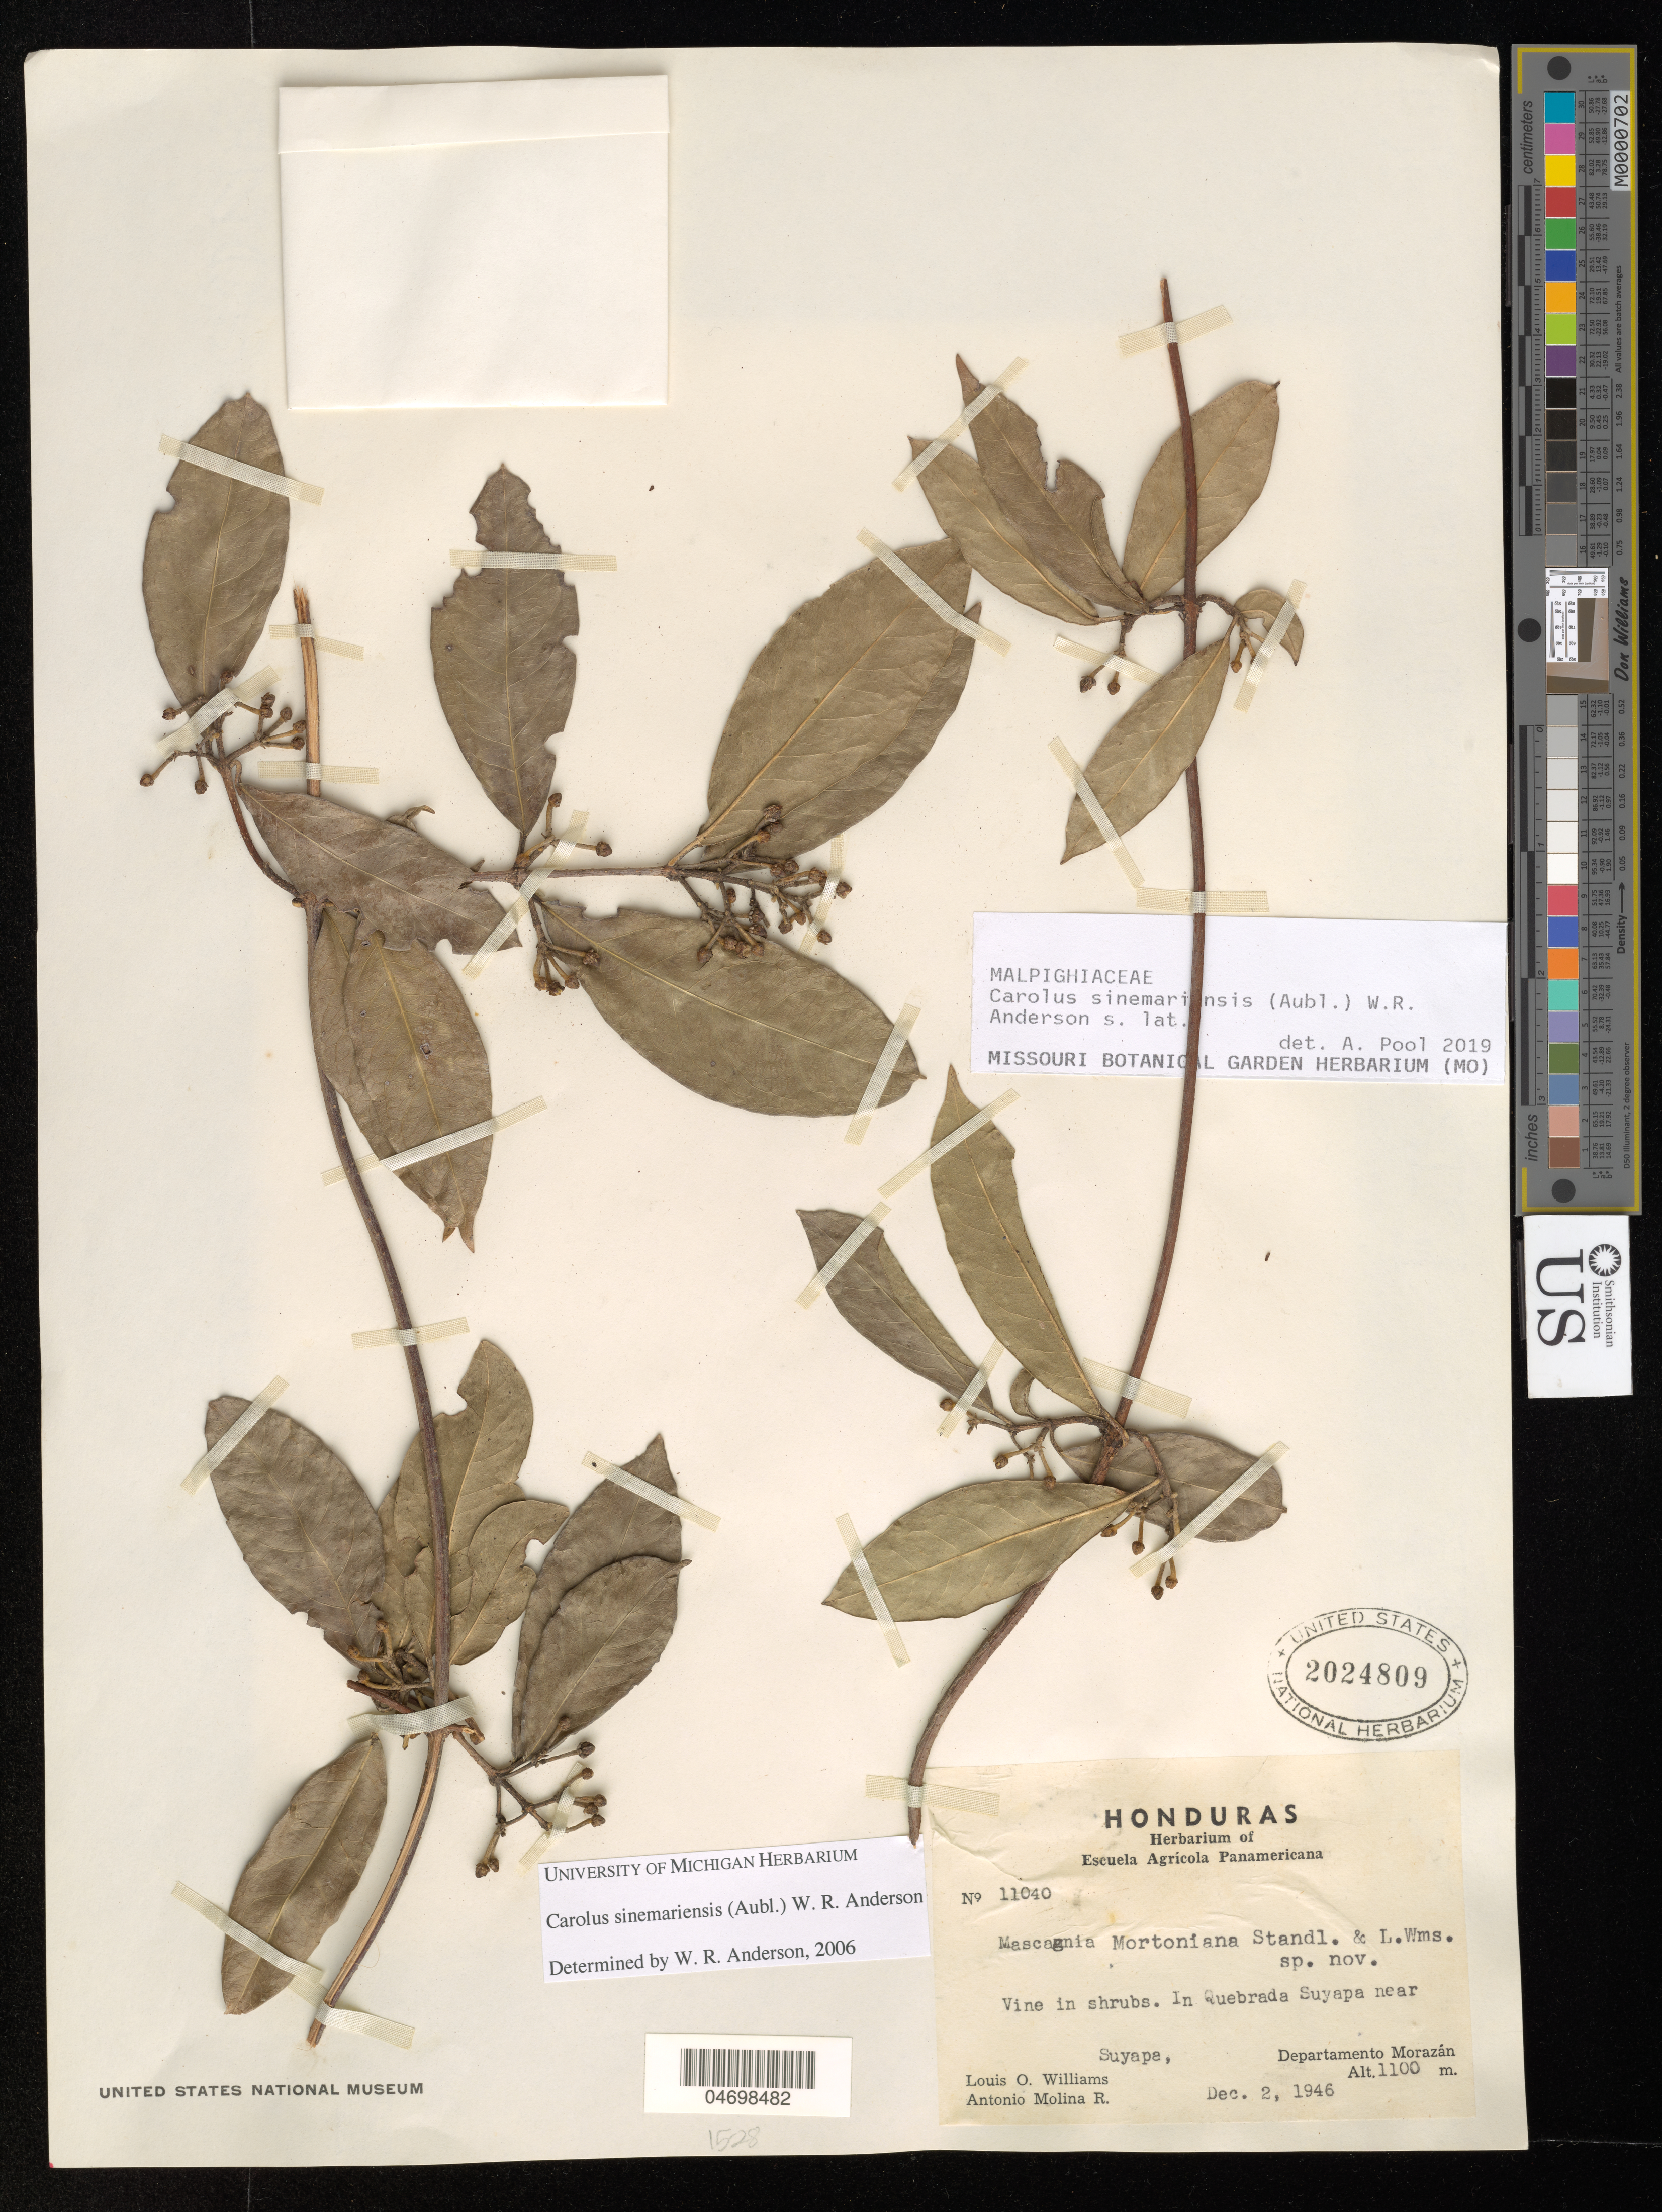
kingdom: Plantae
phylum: Tracheophyta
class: Magnoliopsida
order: Malpighiales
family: Malpighiaceae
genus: Carolus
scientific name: Carolus sinemariensis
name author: (Aubl.) W.R. Anderson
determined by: Pool, A., (MO), Missouri Botanical Garden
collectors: L. O. Williams & A. Molina R.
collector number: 11040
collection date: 1946-12-02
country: Honduras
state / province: Yoro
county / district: Morazán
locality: In Quebrada Suyapa near Suyape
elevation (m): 1100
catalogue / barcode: US 2024809